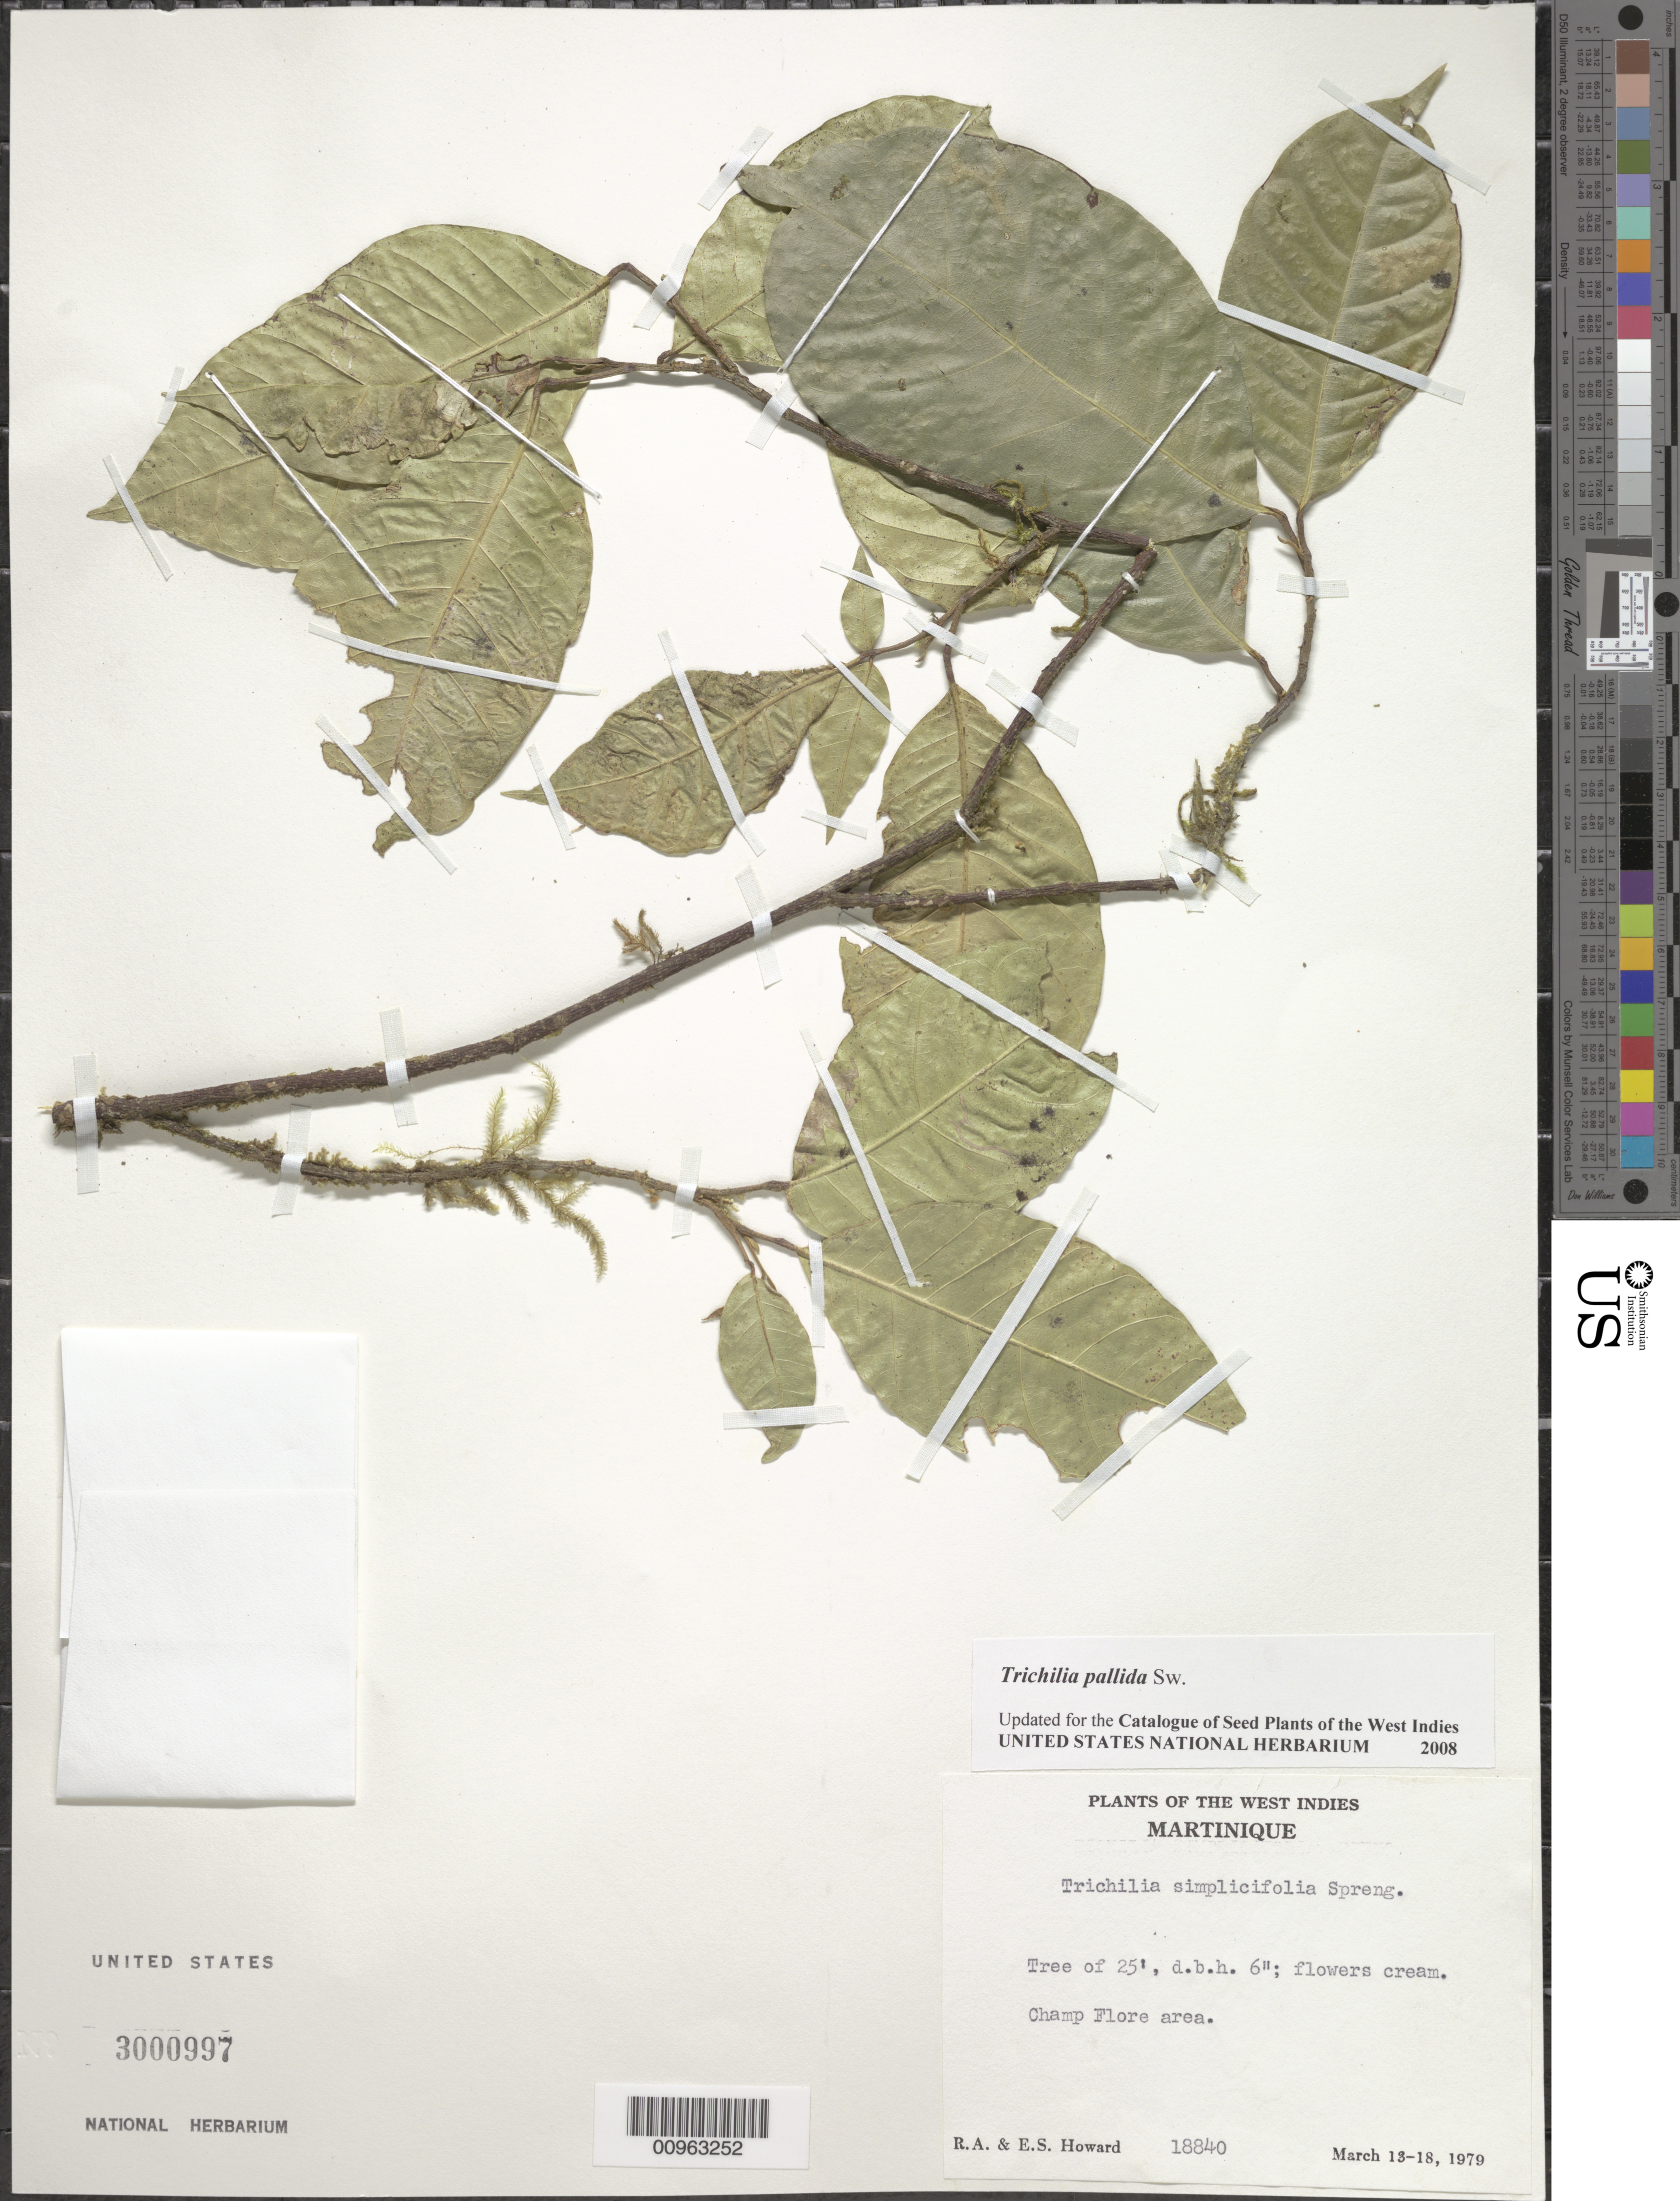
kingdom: Plantae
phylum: Tracheophyta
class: Magnoliopsida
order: Sapindales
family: Meliaceae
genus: Trichilia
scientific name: Trichilia pallida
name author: Sw.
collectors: R. A. Howard & E. S. Howard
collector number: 18840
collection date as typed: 13 Mar 1979 to 18 Mar 1979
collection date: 1979-03-13/1979-03-18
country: Martinique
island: Martinique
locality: Champ Flore area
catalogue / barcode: US 3000997